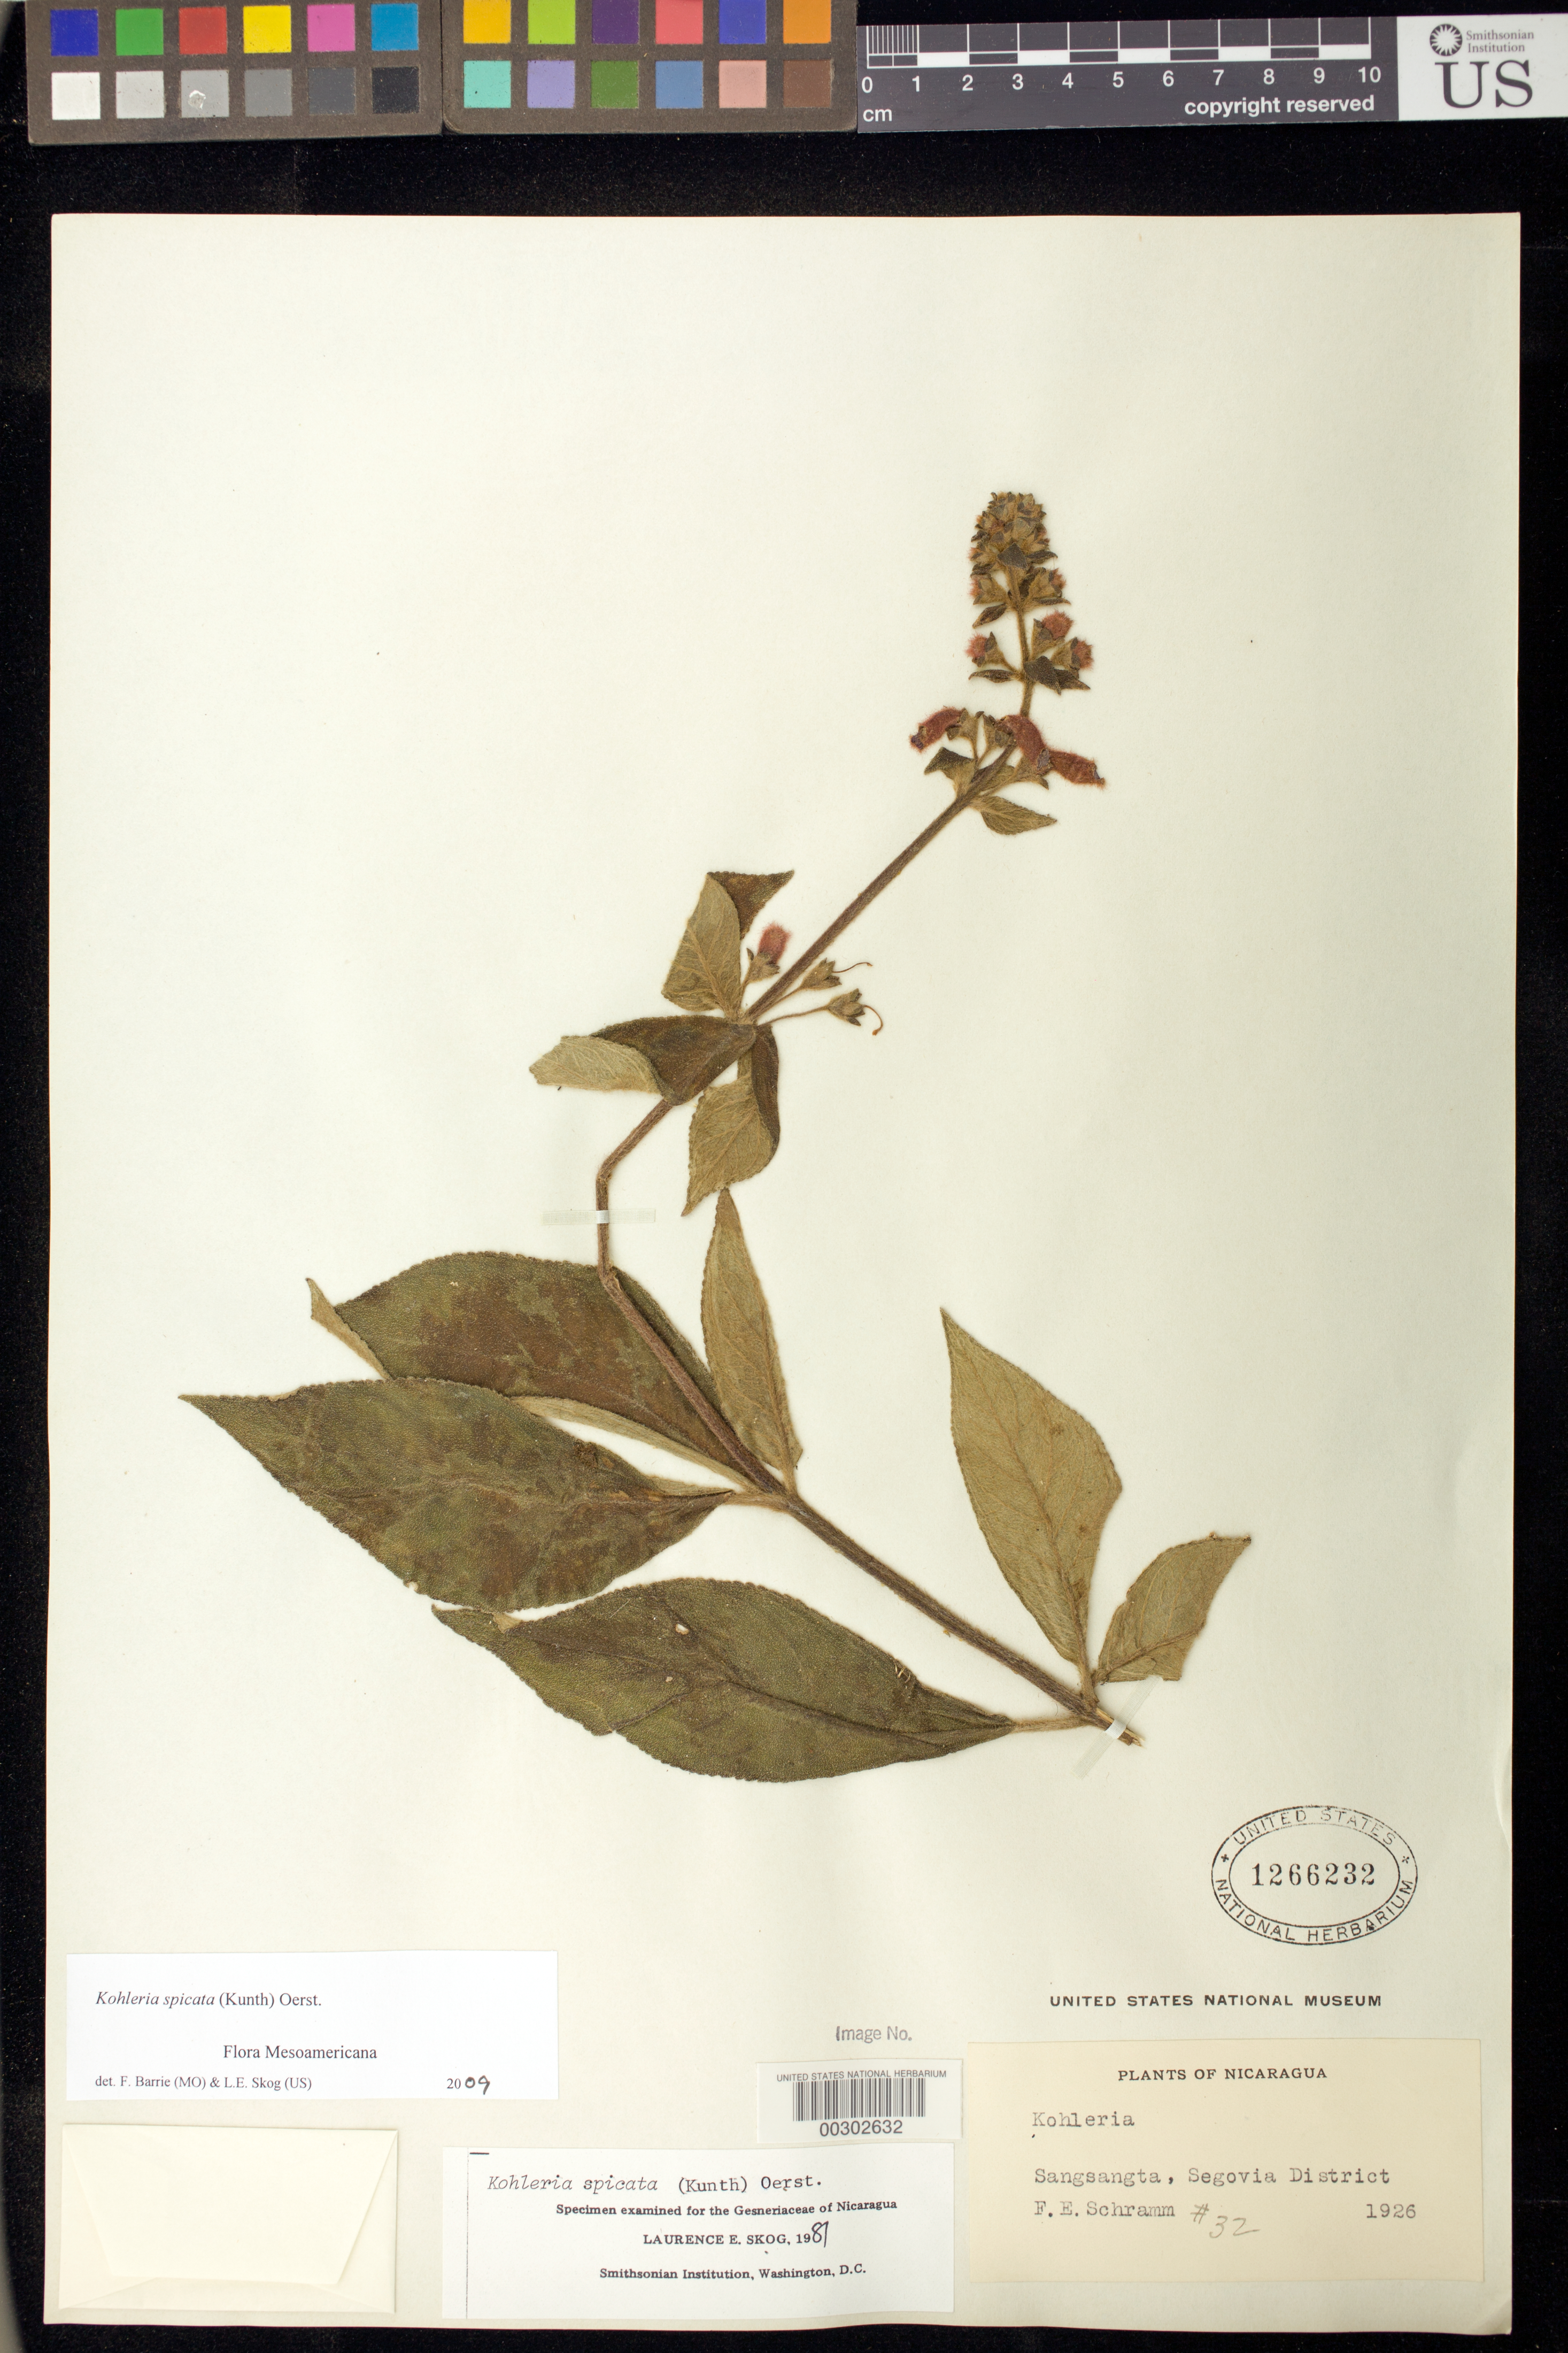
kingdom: Plantae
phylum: Tracheophyta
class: Magnoliopsida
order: Lamiales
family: Gesneriaceae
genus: Kohleria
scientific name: Kohleria spicata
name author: (Kunth) Oerst.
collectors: F. E. Schramm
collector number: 32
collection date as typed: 1926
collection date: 1926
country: Nicaragua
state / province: Nueva Segovia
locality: Sangsangta, Segovia Dist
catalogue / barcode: US 1266232